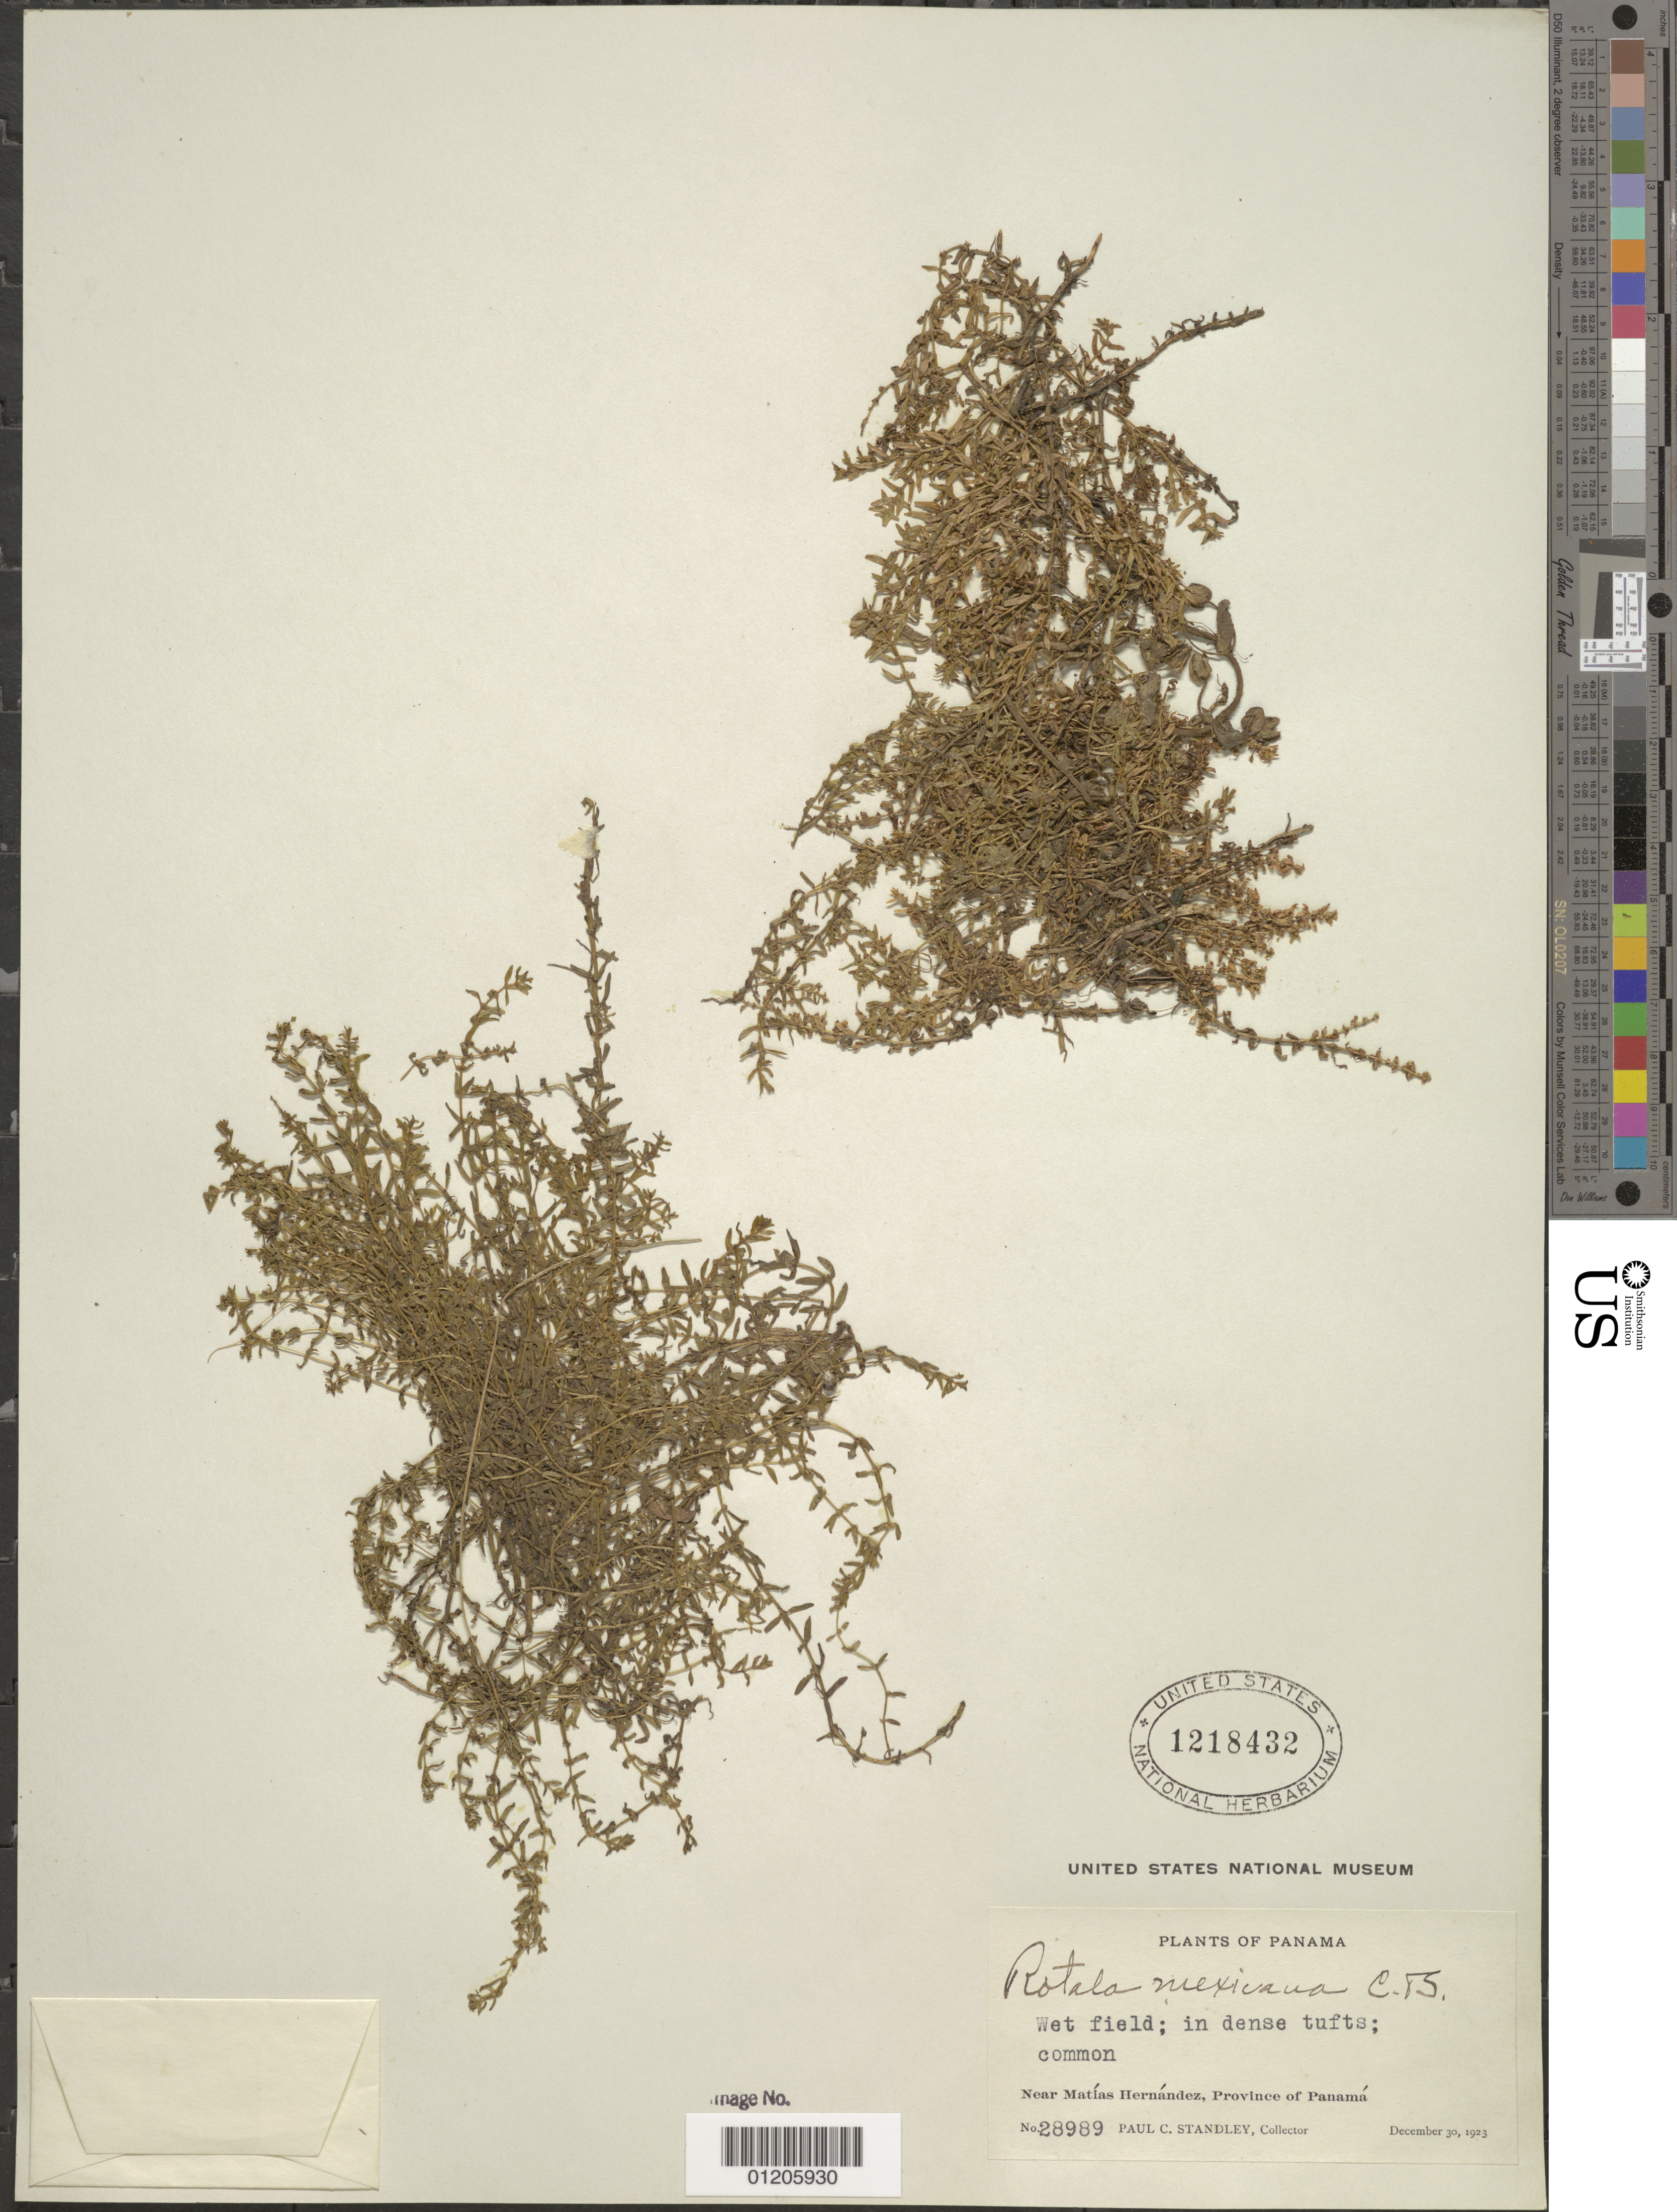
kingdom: Plantae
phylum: Tracheophyta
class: Magnoliopsida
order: Myrtales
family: Lythraceae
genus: Rotala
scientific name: Rotala mexicana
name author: Cham. & Schltdl.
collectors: P. C. Standley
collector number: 28989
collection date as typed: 30 Dec 1923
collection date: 1923-12-30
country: Panama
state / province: Panamá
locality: Near Matias Hernandez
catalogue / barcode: US 1218432